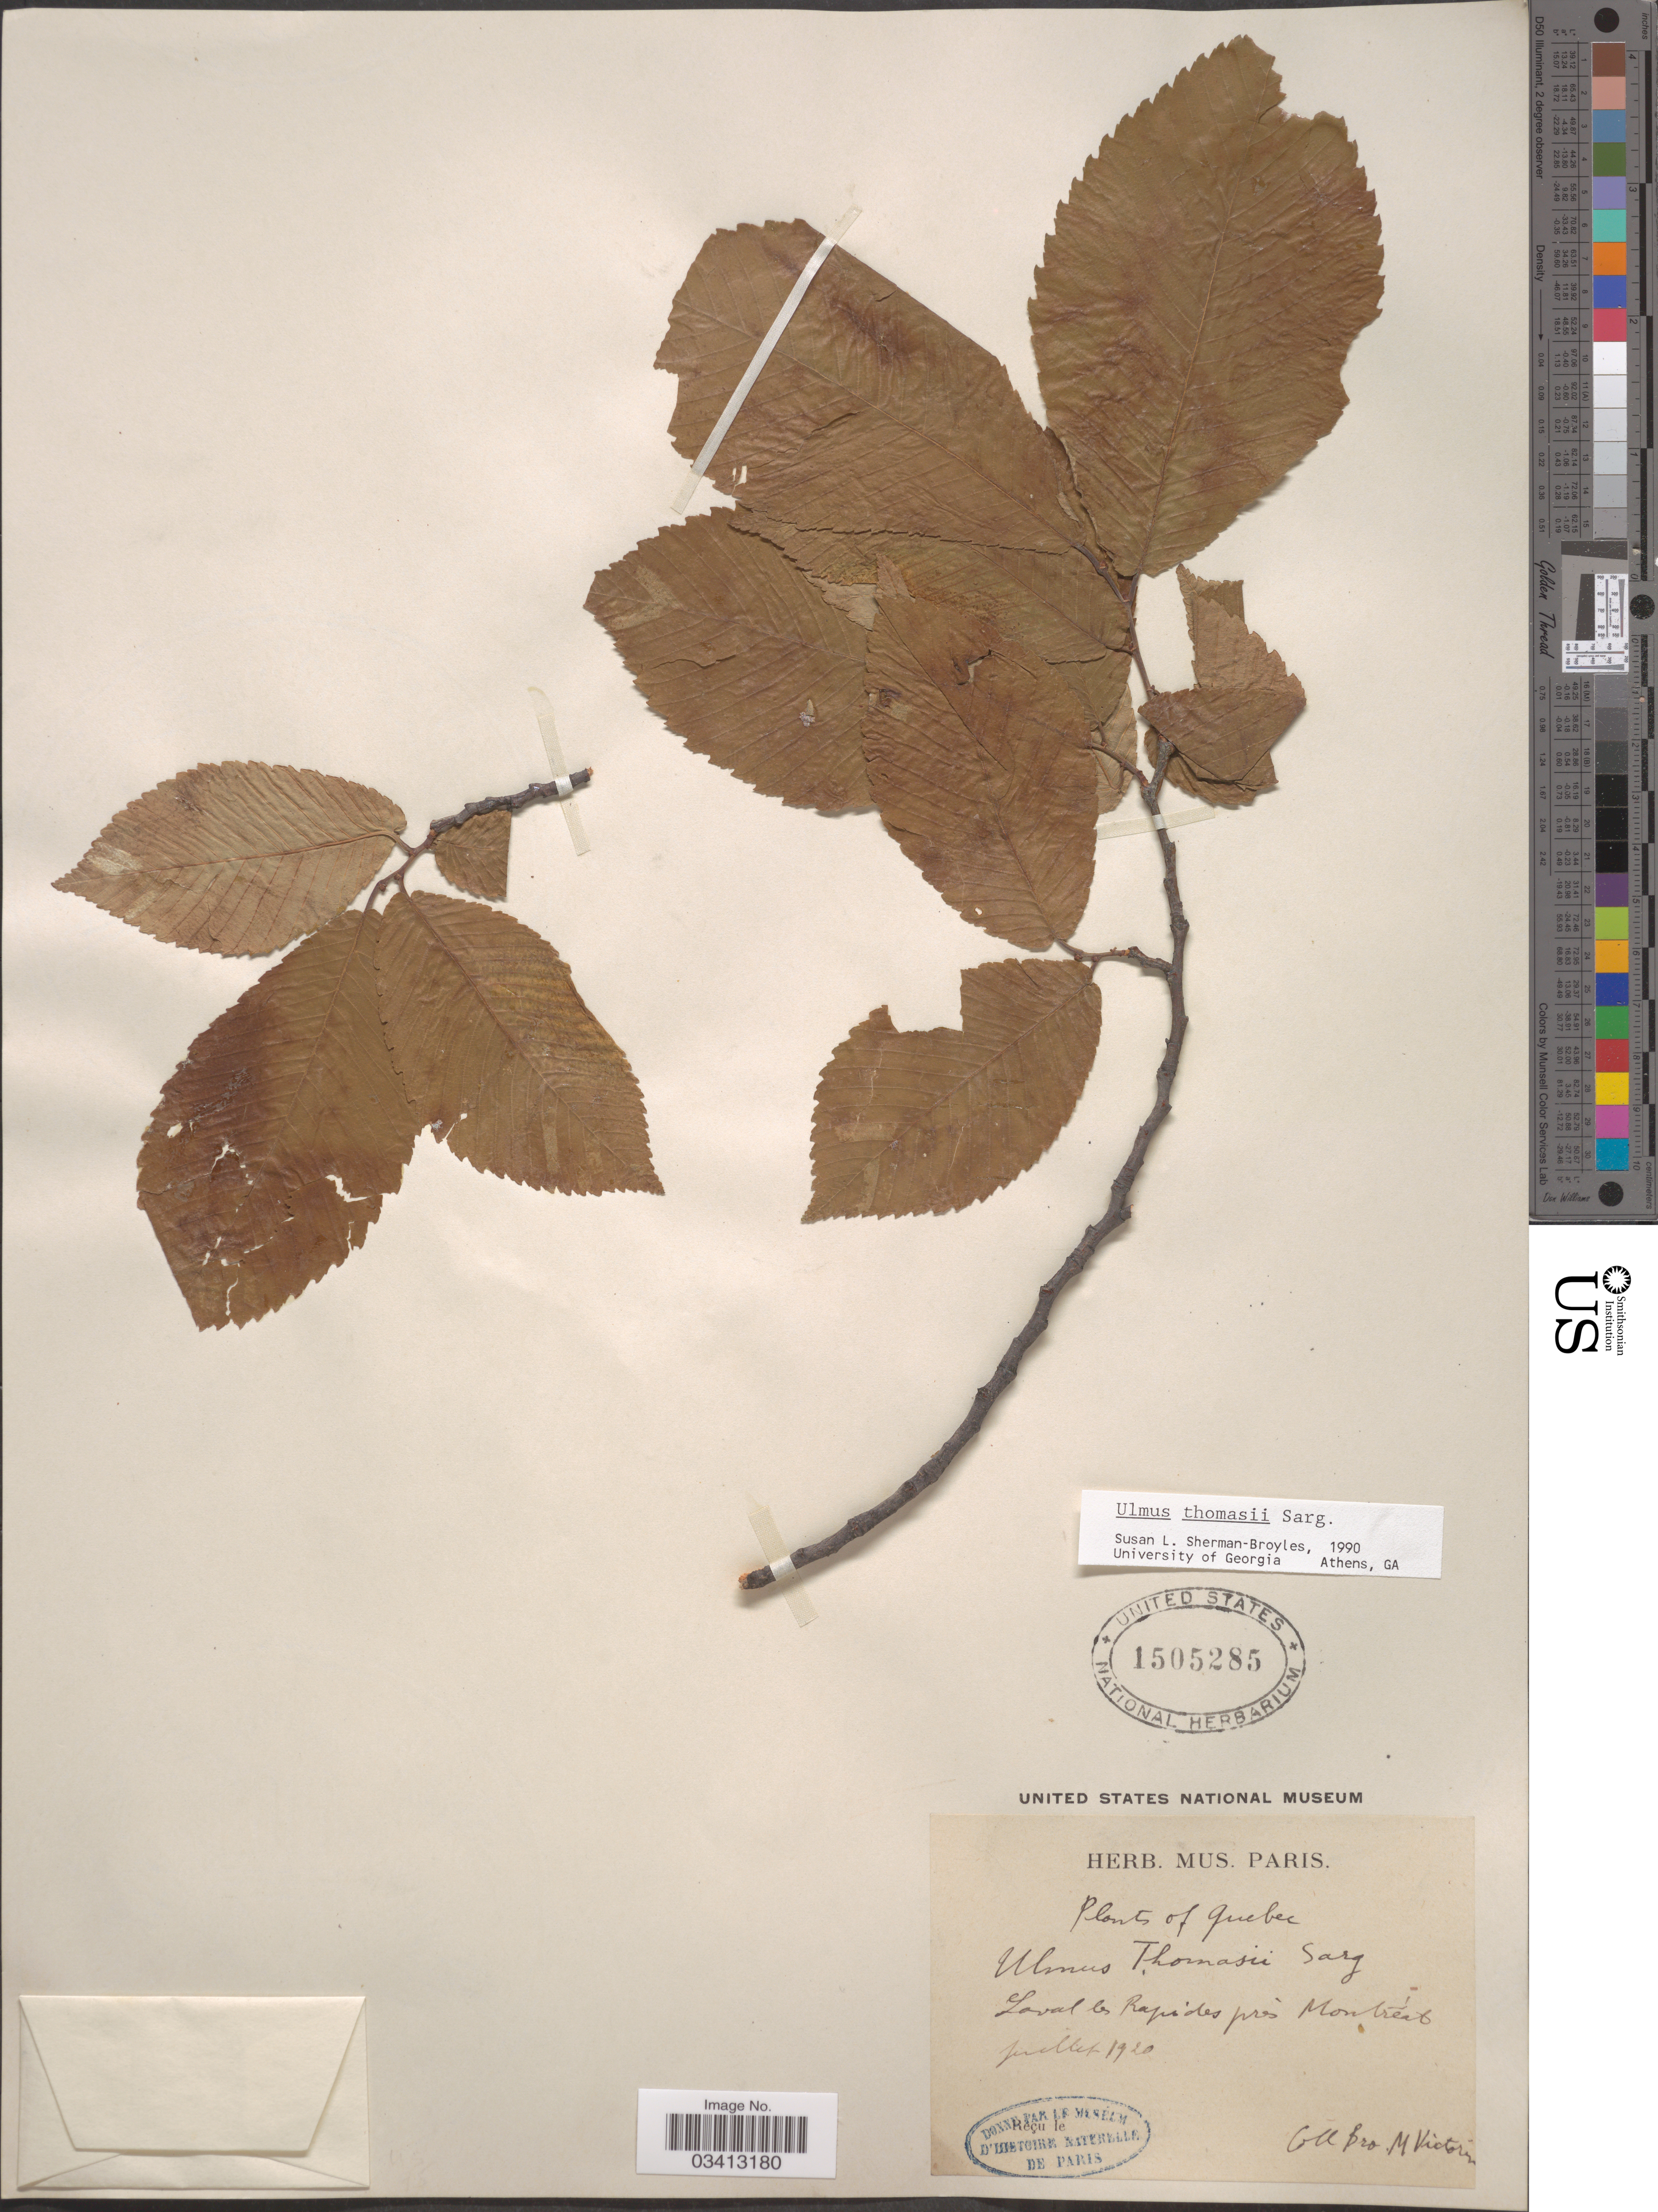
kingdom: Plantae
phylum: Tracheophyta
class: Magnoliopsida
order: Rosales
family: Ulmaceae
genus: Ulmus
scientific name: Ulmus thomasii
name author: Sarg.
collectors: Fr. Marie-Victorin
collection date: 1920-07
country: Canada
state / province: Quebec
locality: Laval les Rapides prés Montréal.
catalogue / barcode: US 1505285